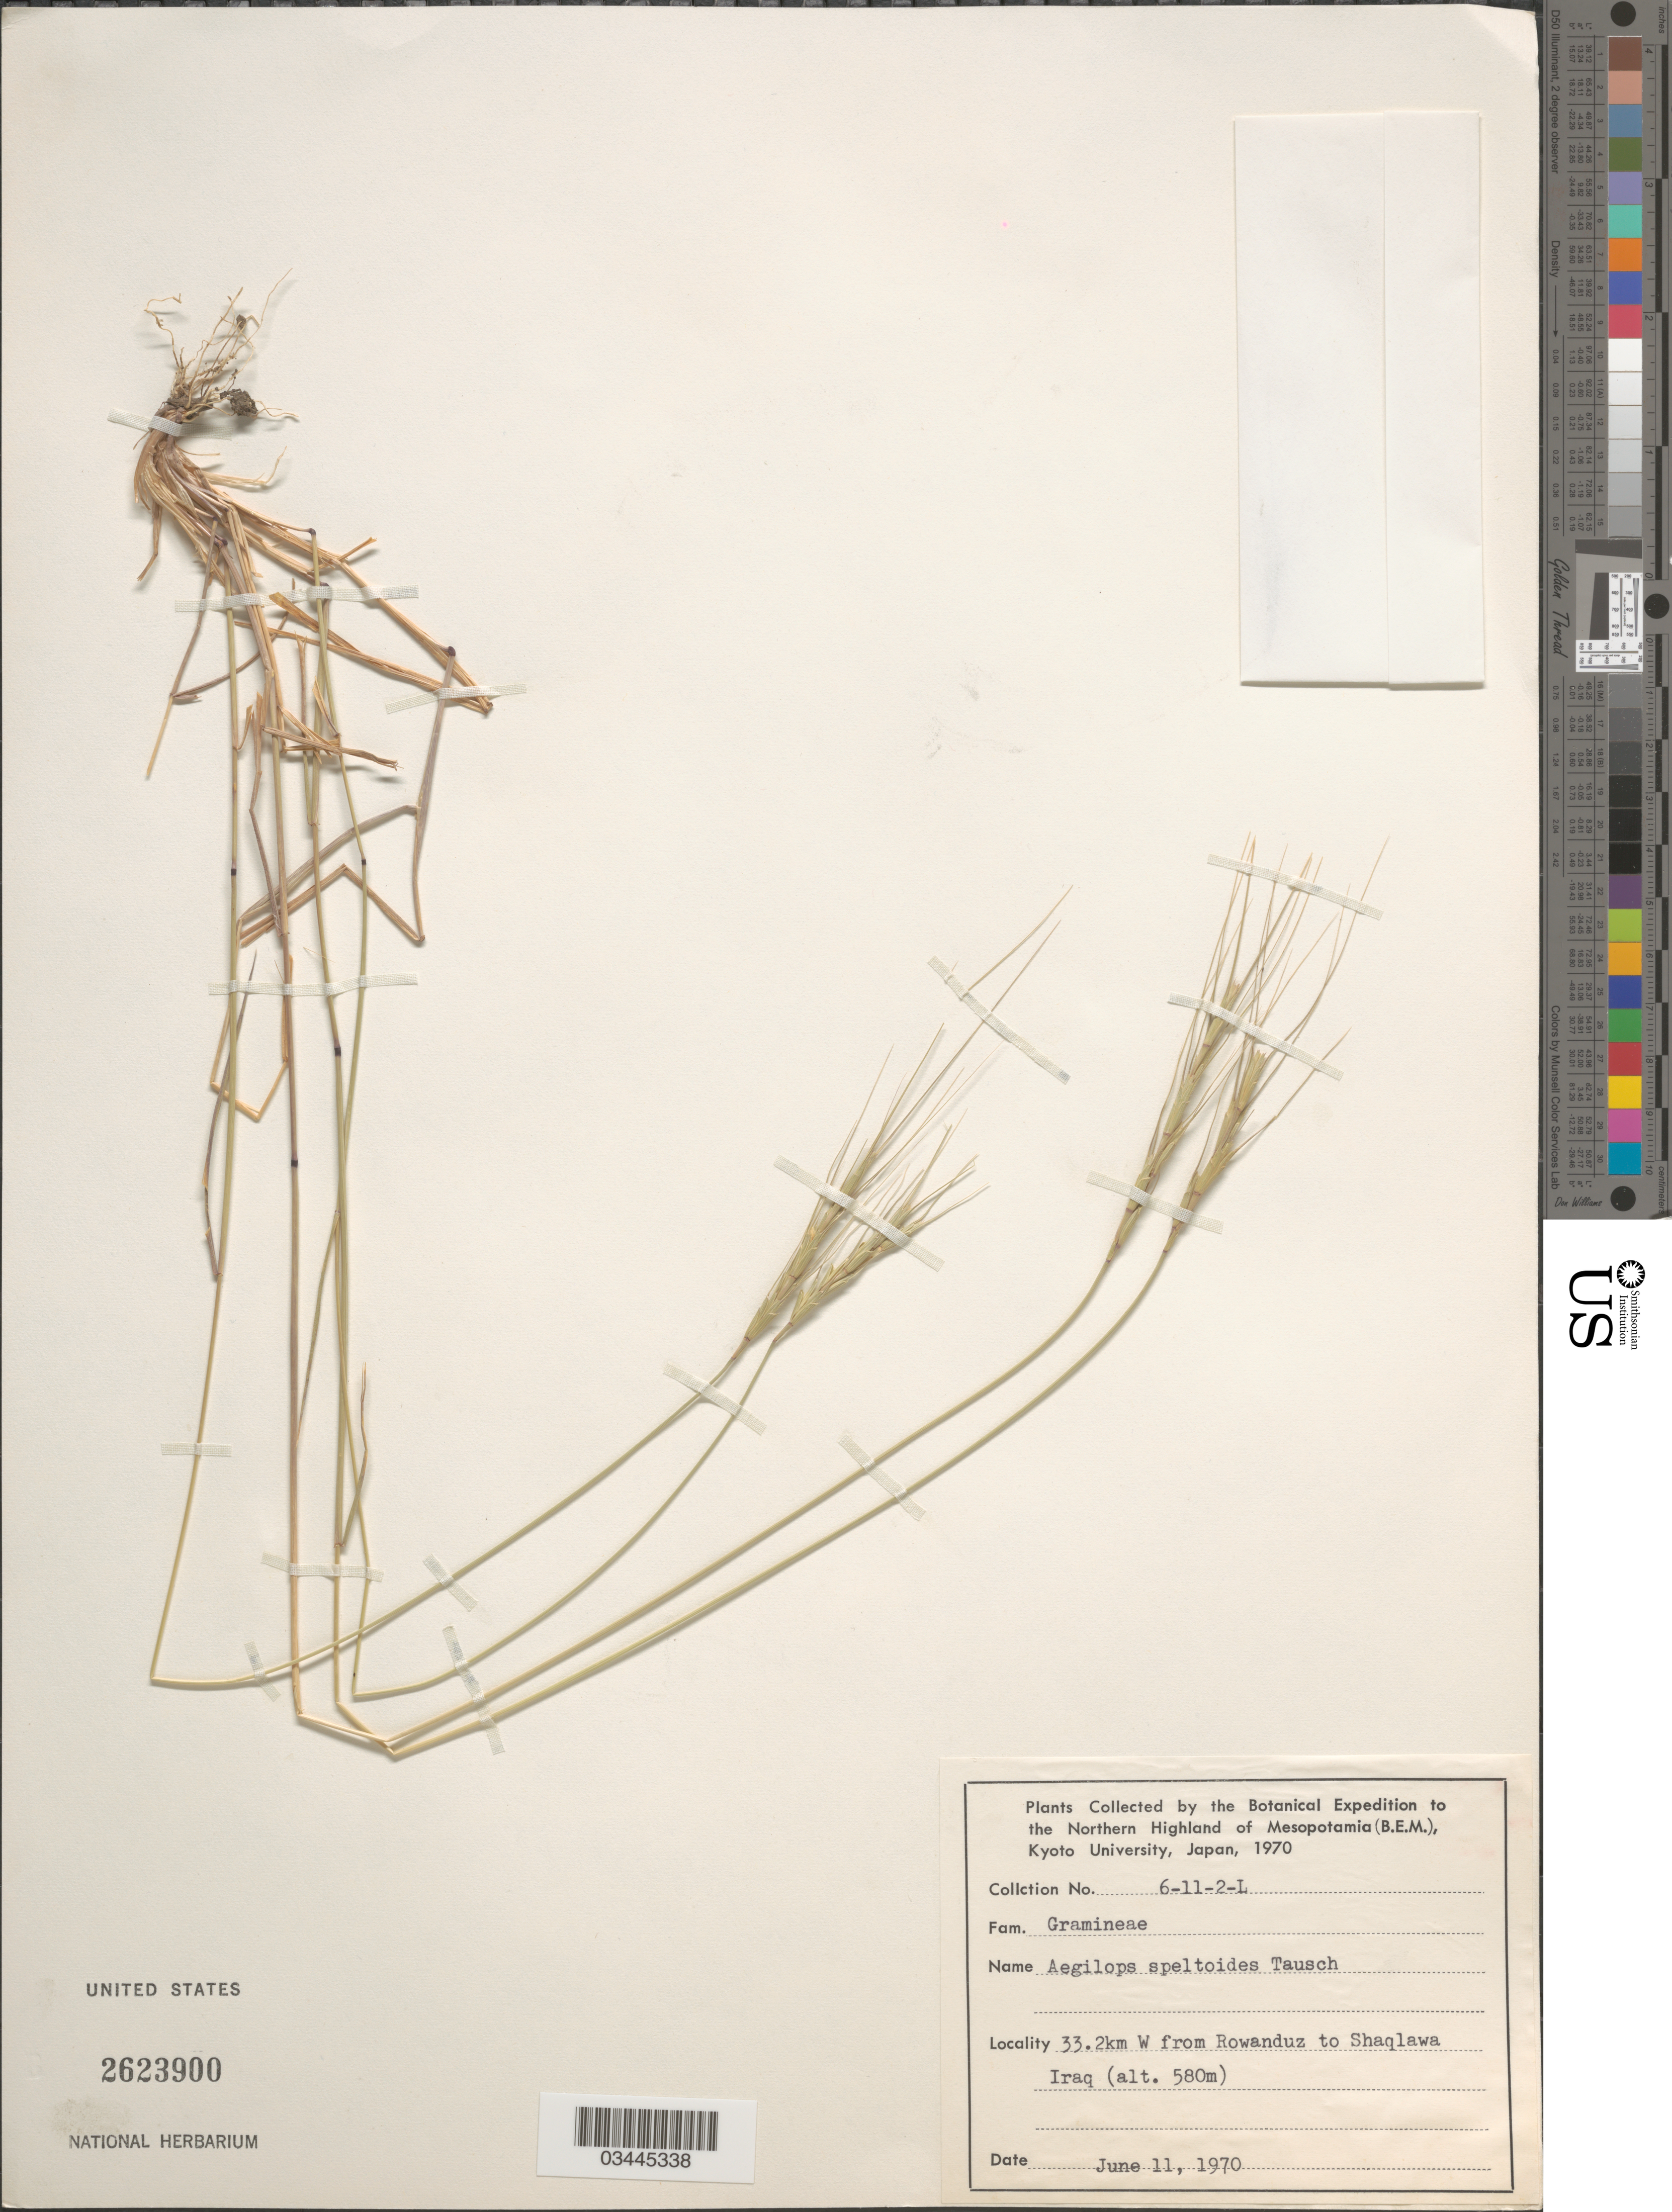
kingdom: Plantae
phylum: Tracheophyta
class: Liliopsida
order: Poales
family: Poaceae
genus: Aegilops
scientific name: Aegilops speltoides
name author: Tausch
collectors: Botanical Expedition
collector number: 6-11-2-L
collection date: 1970-06-11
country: Iraq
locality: To the Northern Highland of Mesopotamia (B.E.M.). 33.2km W from Rowanduz to Shaqlawa.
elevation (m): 580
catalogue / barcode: US 2623900